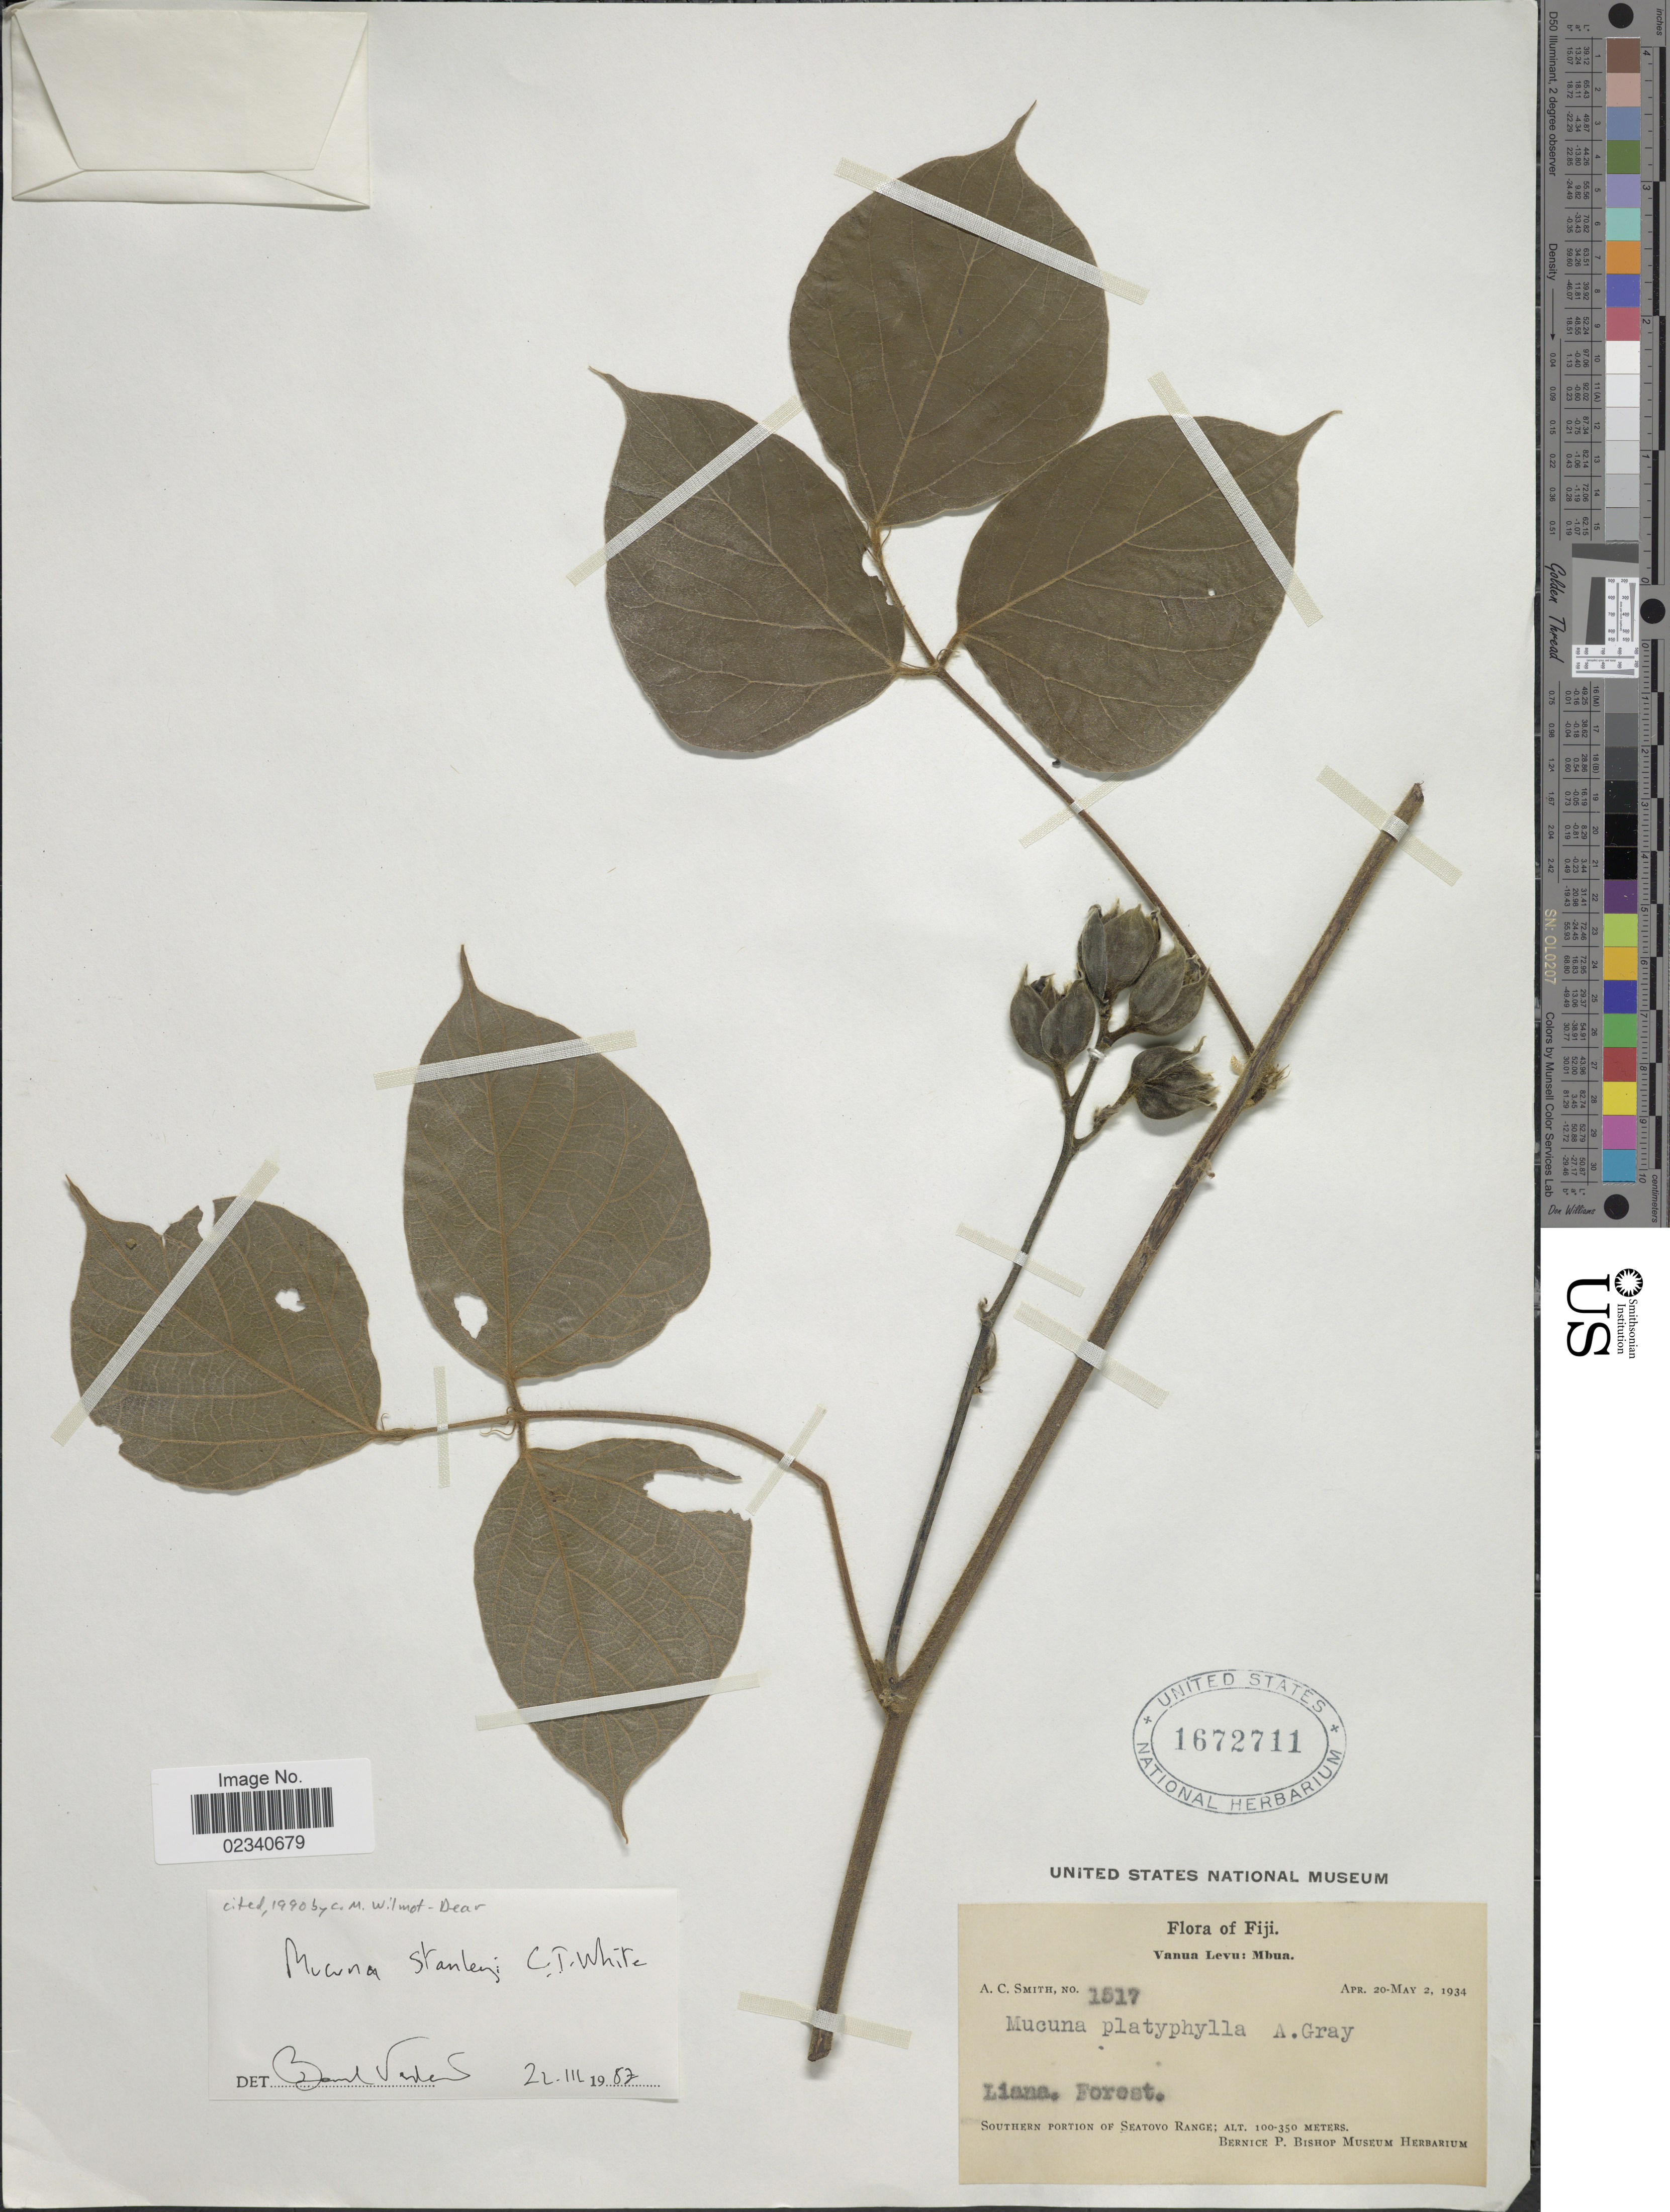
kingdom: Plantae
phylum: Tracheophyta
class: Magnoliopsida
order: Fabales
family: Fabaceae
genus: Mucuna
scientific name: Mucuna stanleyi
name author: C.T. White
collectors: A. C. Smith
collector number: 1517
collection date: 1934-04-20/1934-05-02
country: Fiji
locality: Fiji, Vanua Levu: Mbua. Southern Portion of Seatovo Range.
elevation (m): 100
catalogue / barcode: US 1672711